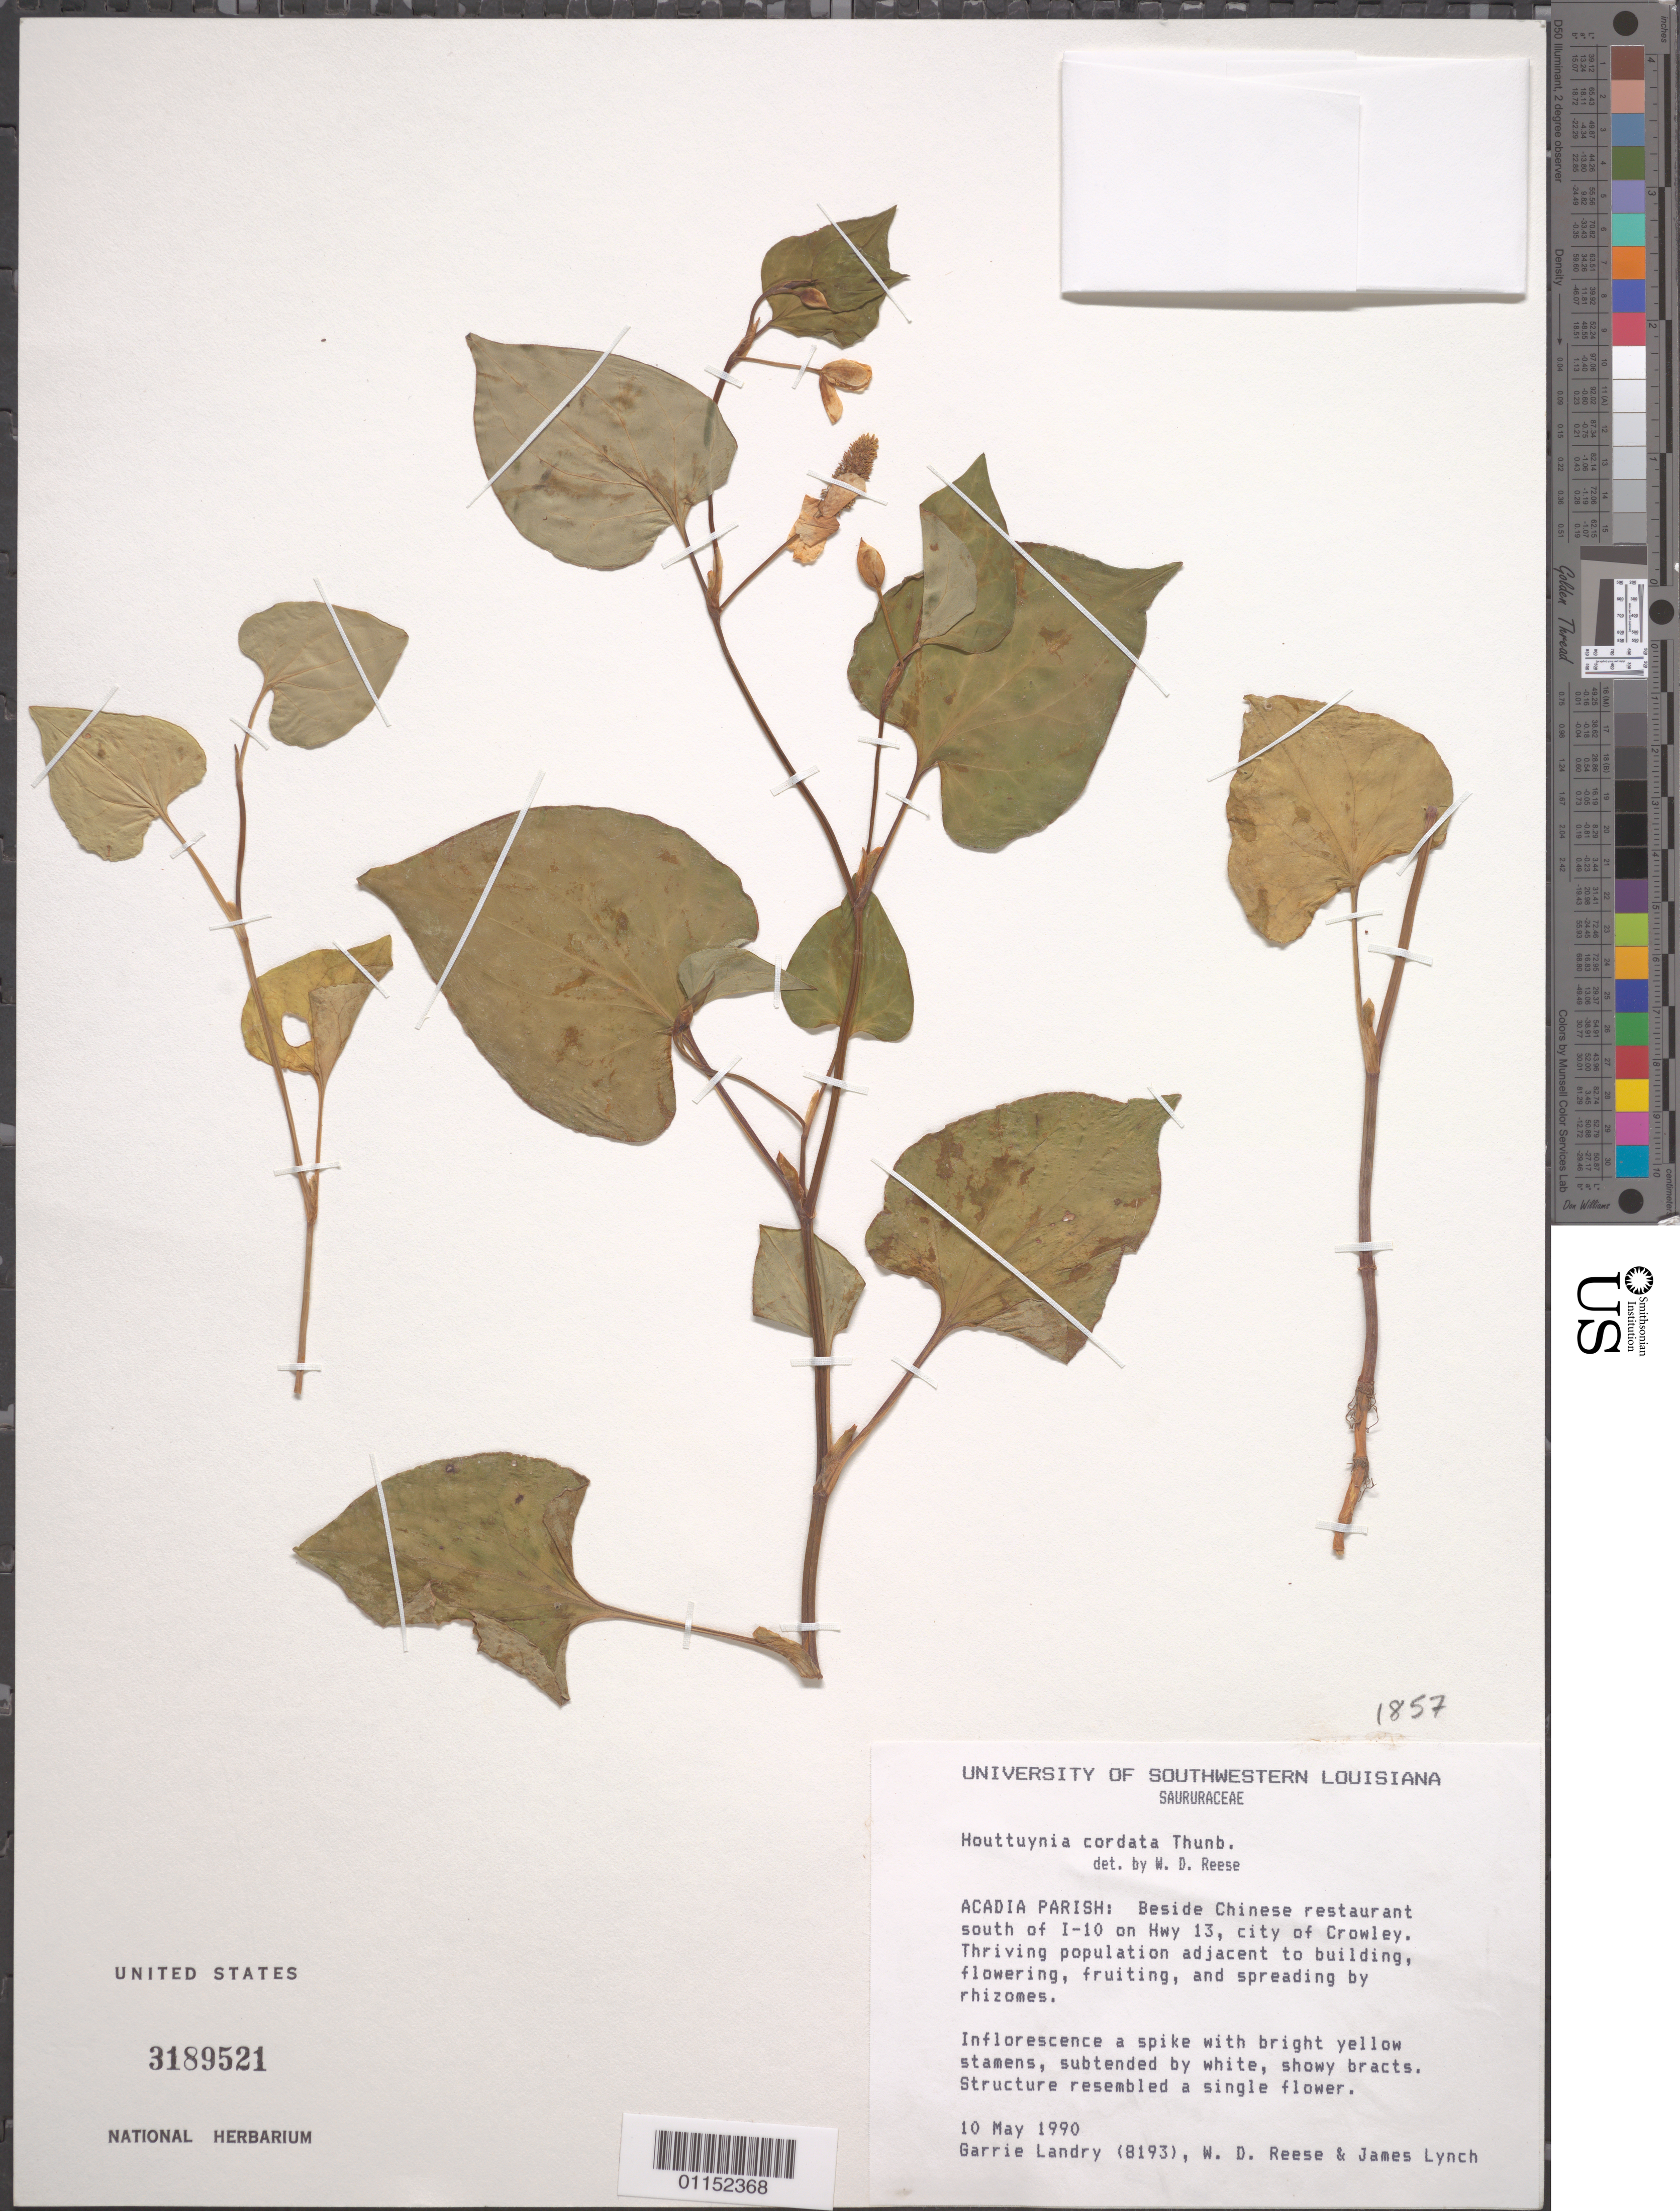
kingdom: Plantae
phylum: Tracheophyta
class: Magnoliopsida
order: Piperales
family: Saururaceae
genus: Houttuynia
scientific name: Houttuynia cordata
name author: Thunb.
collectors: G. P. Landry, W. Reese & J. Lynch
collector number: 8193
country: United States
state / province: Louisiana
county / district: Acadia Parish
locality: Beside Chinese resturantm S of I 10 on Hwy 13, Crowley.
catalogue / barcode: US 3189521